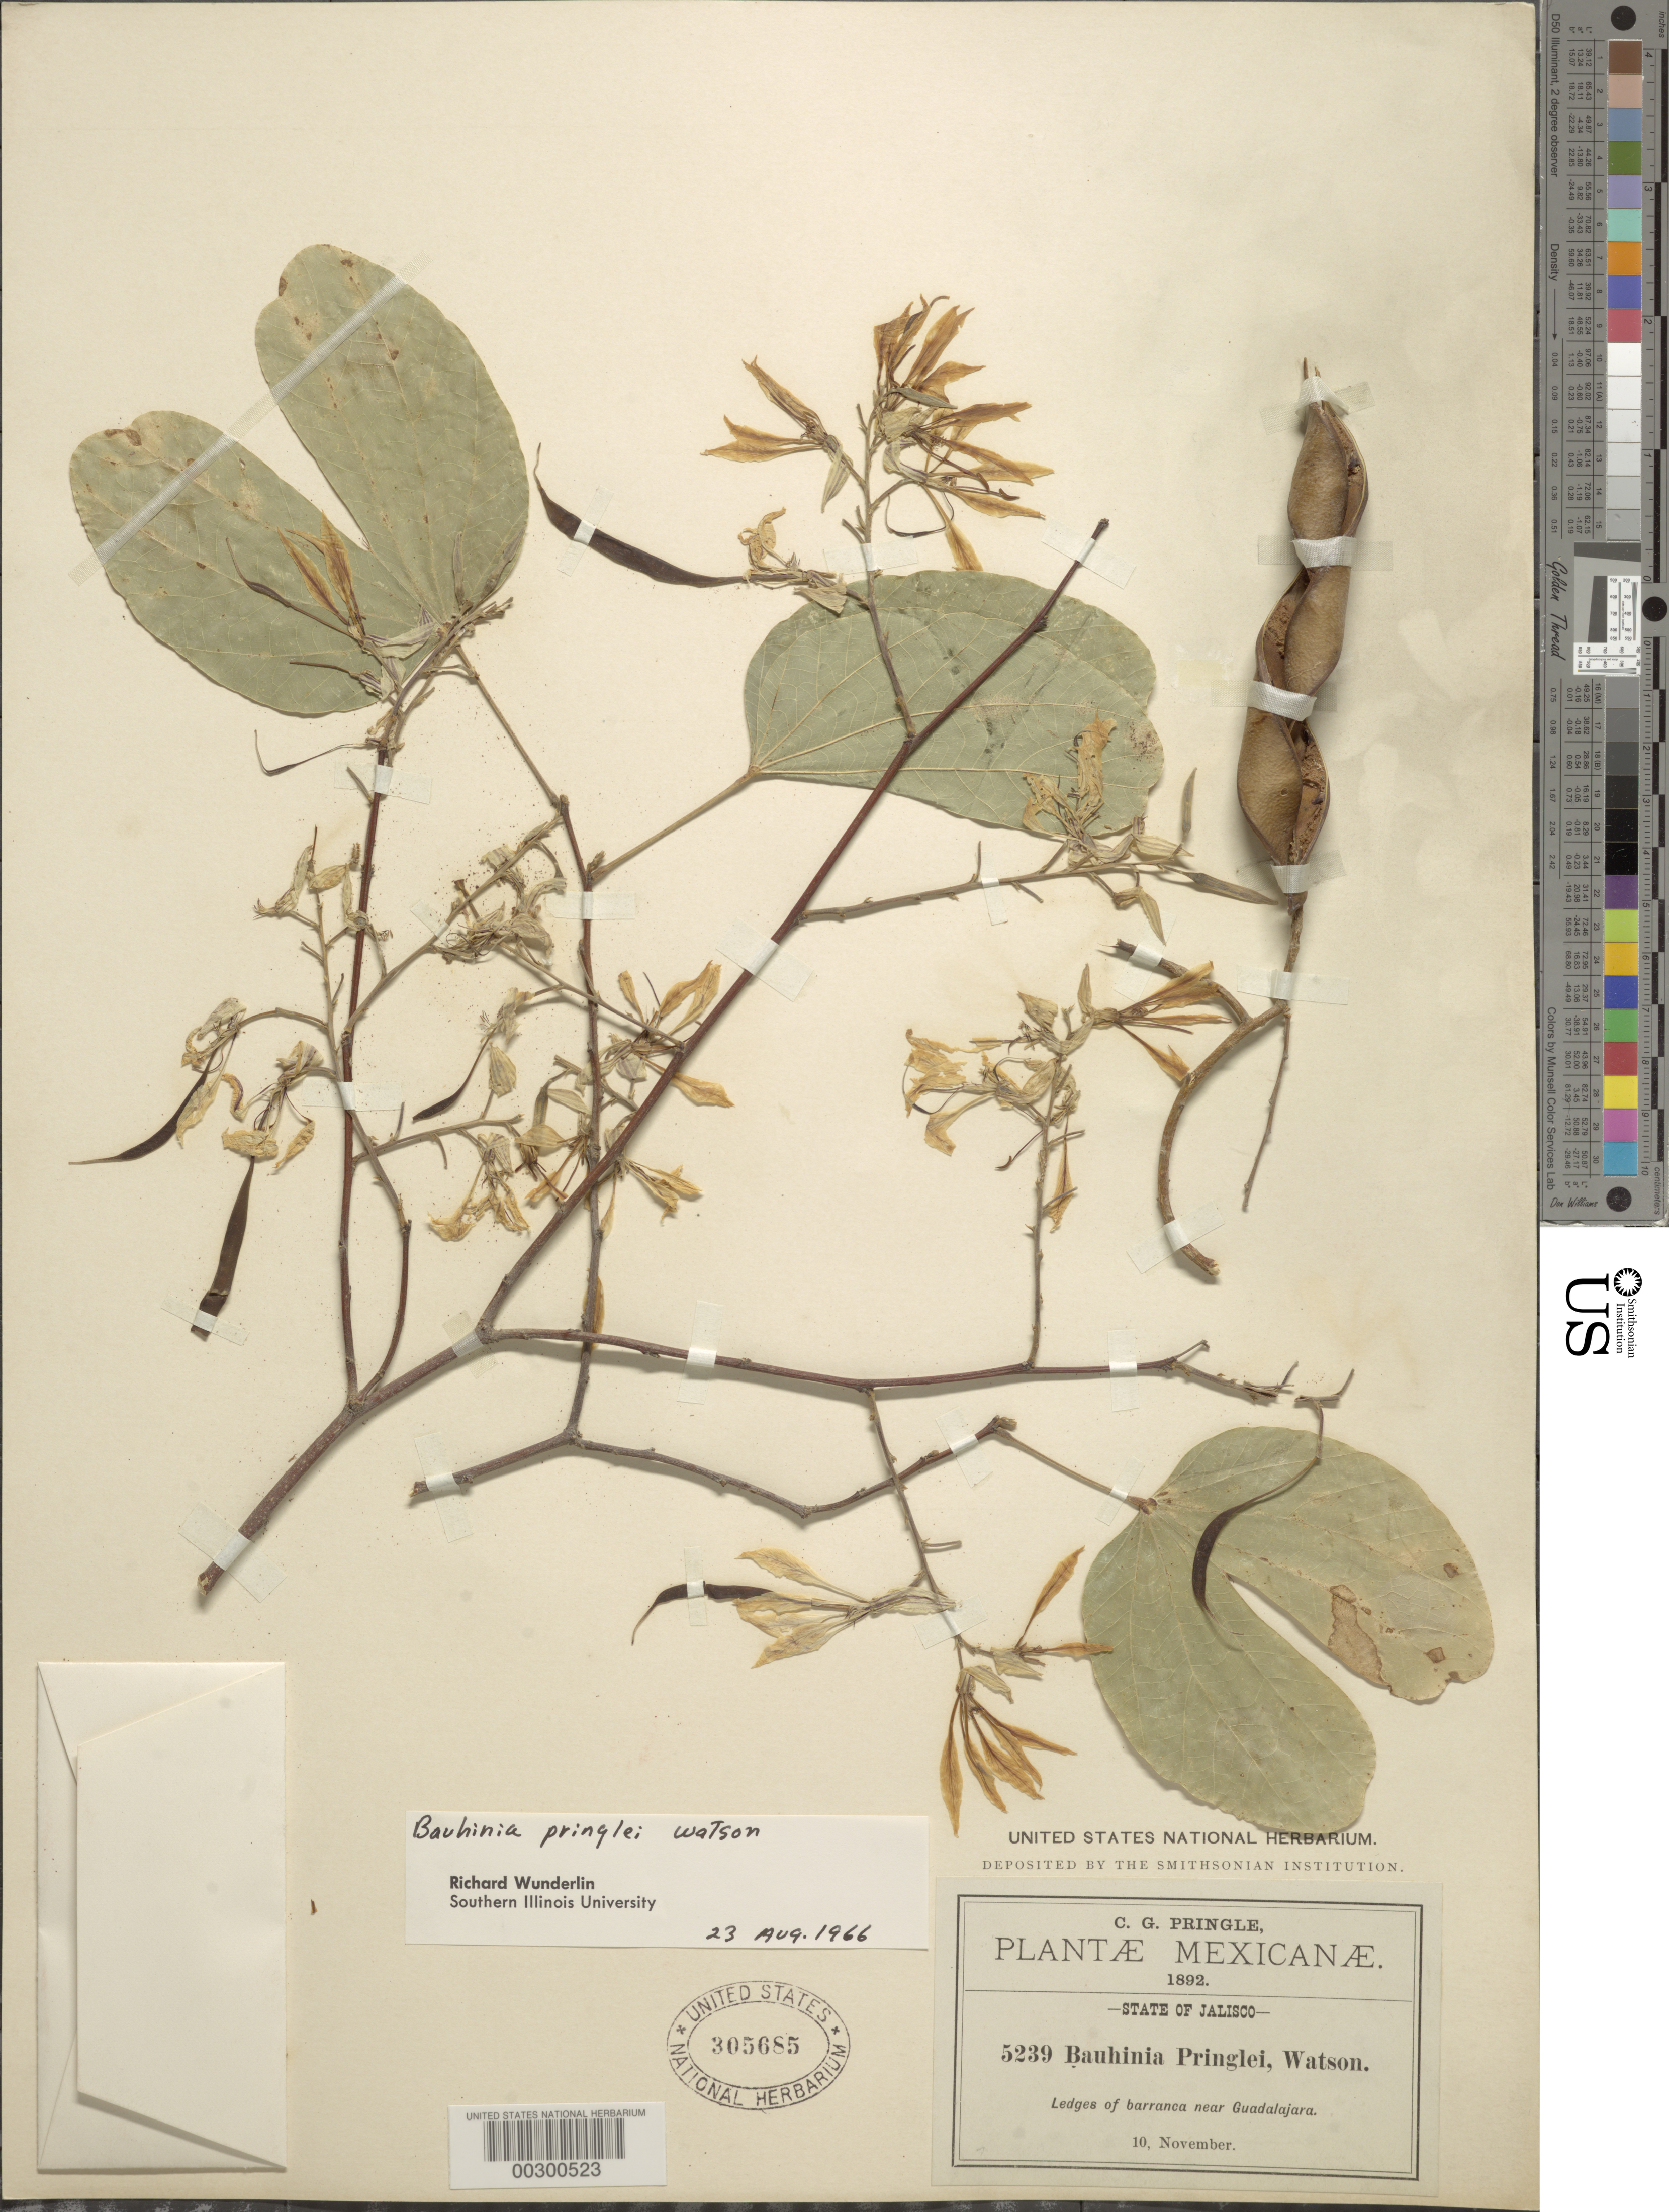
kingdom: Plantae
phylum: Tracheophyta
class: Magnoliopsida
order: Fabales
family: Fabaceae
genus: Bauhinia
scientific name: Bauhinia pringlei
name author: S. Watson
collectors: C. G. Pringle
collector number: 5239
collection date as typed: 10 Nov 1892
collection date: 1892-11-10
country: Mexico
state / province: Jalisco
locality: Barrenca near Guadalajara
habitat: Ledges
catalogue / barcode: US 305685